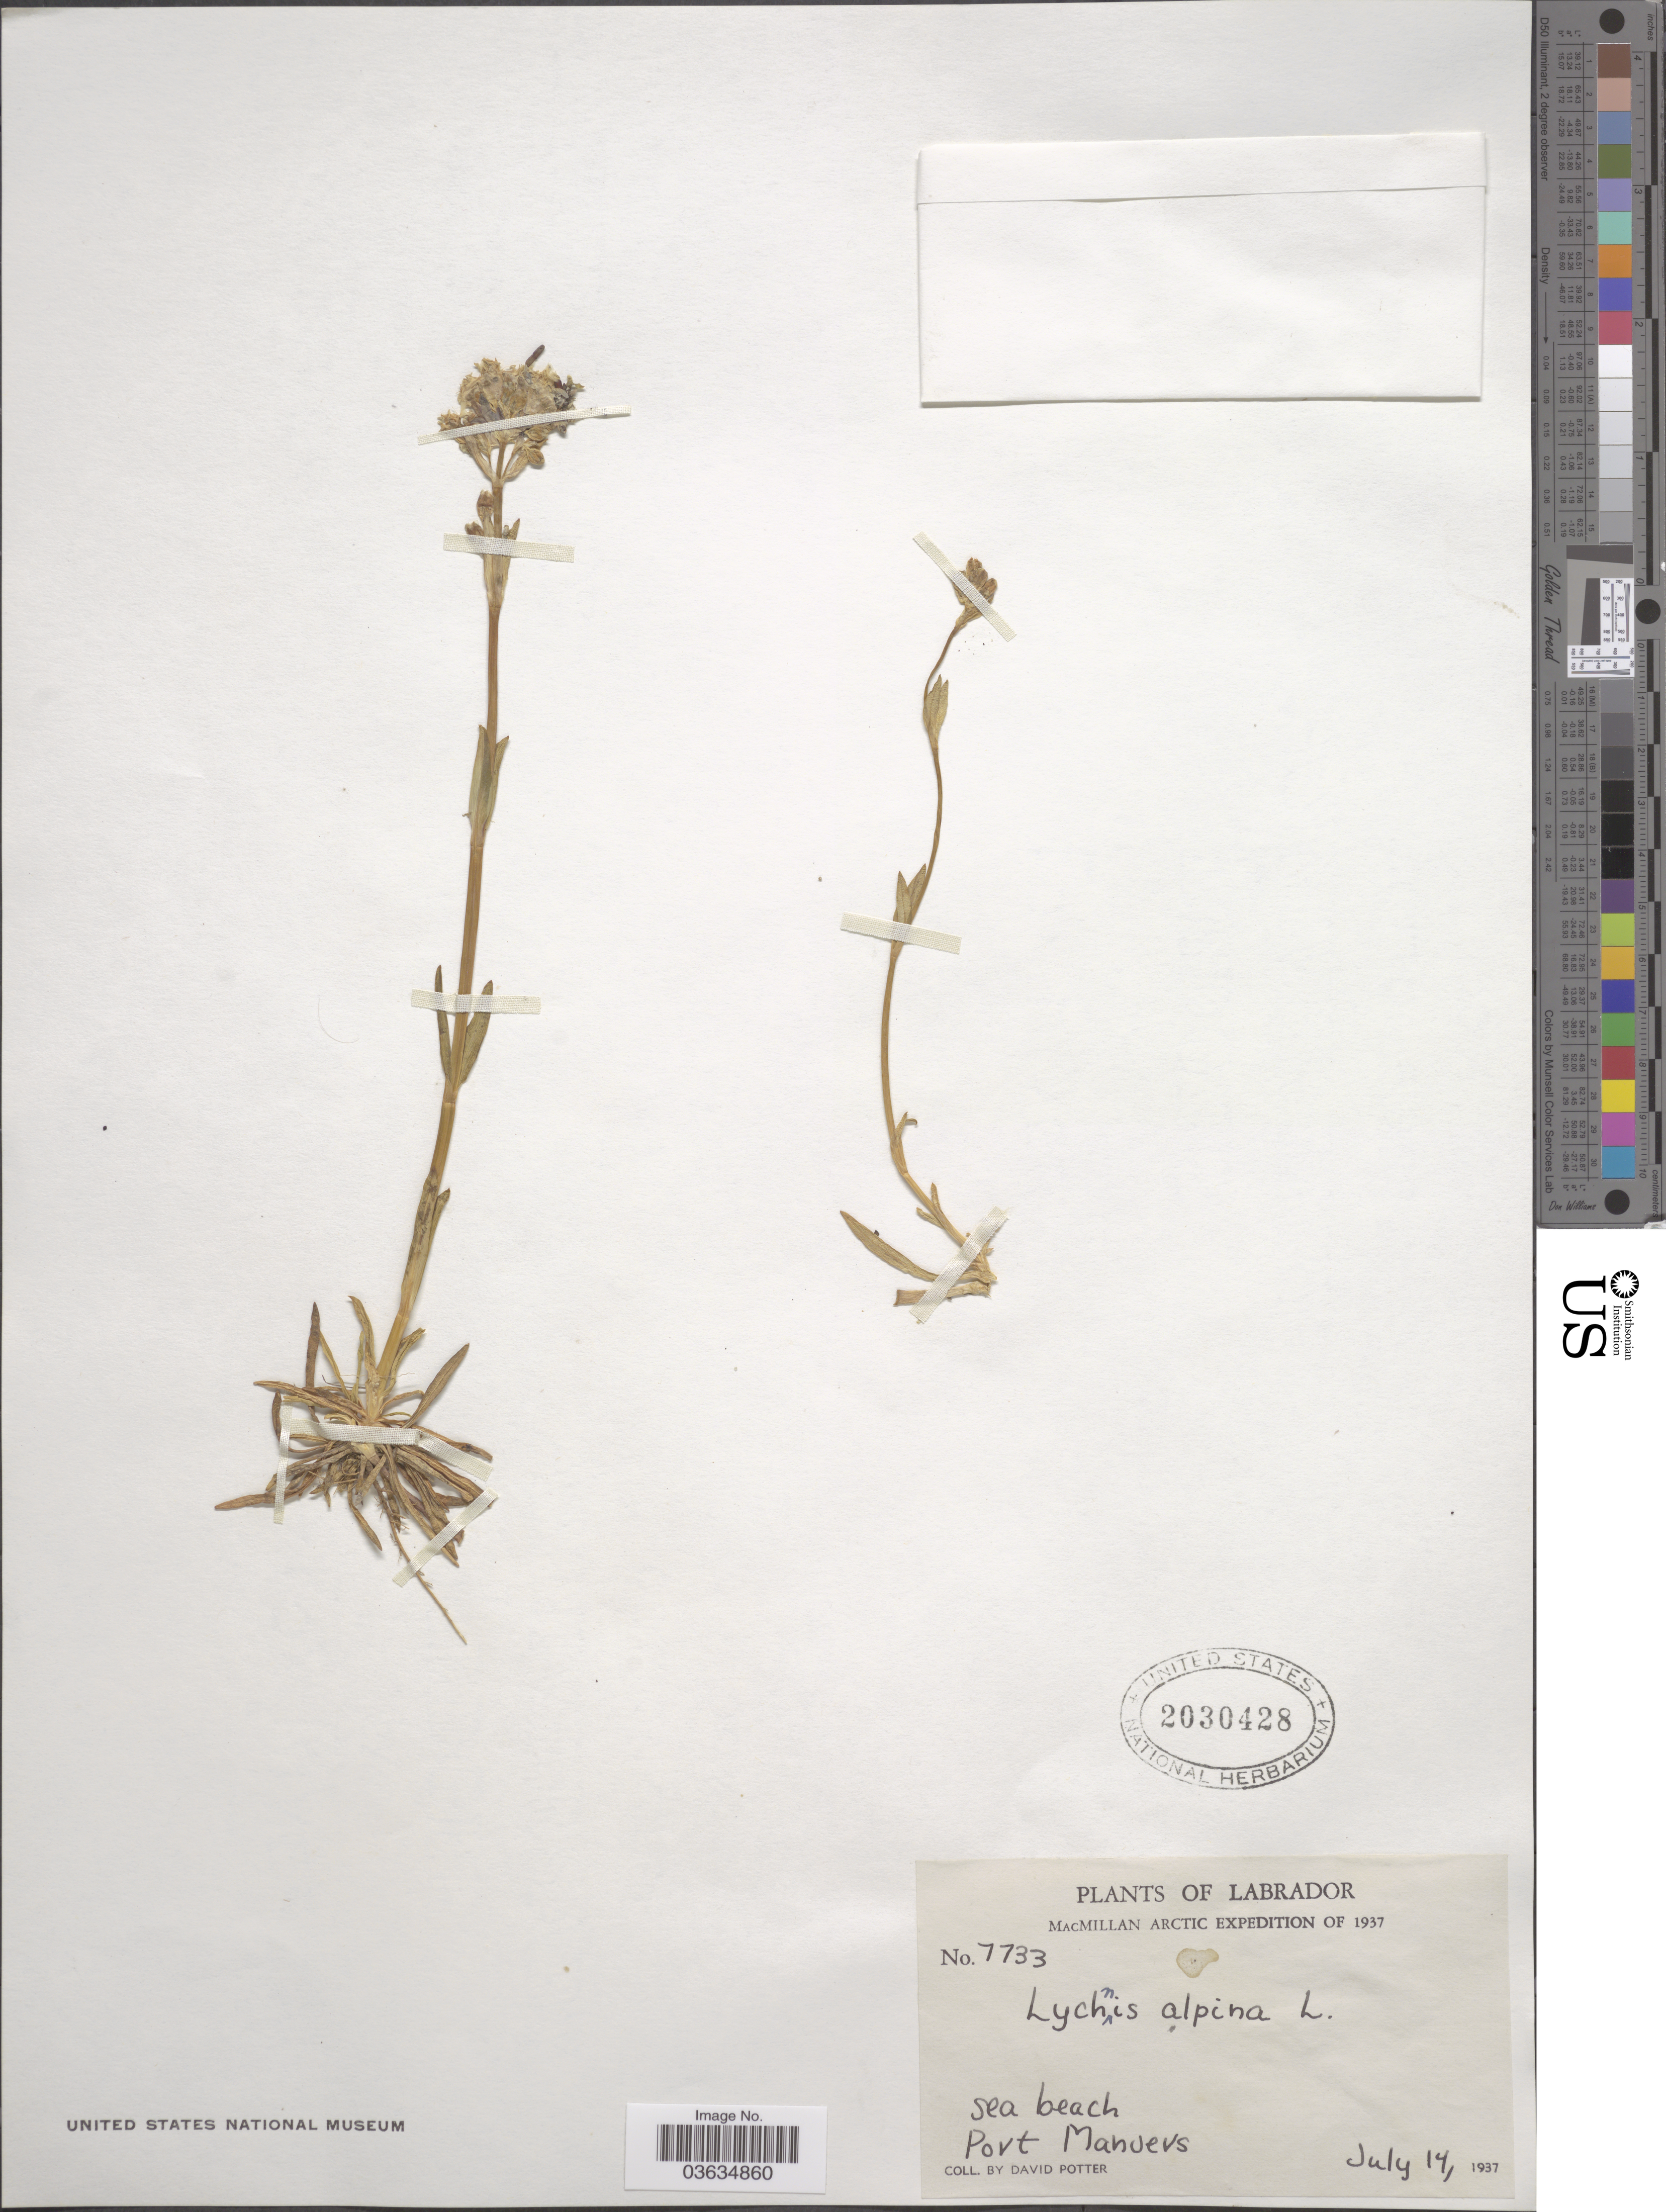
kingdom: Plantae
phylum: Tracheophyta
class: Magnoliopsida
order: Caryophyllales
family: Caryophyllaceae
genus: Viscaria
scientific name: Viscaria alpina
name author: (L.) G. Don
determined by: Strong, Mark T., (BOT), Smithsonian Institution - National Museum of Natural History (UNITED STATES)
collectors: D. Potter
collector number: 7733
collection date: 1937-07-14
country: Canada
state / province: Newfoundland and Labrador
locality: Labrador. Arctic. Port Manvers.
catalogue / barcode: US 2030428